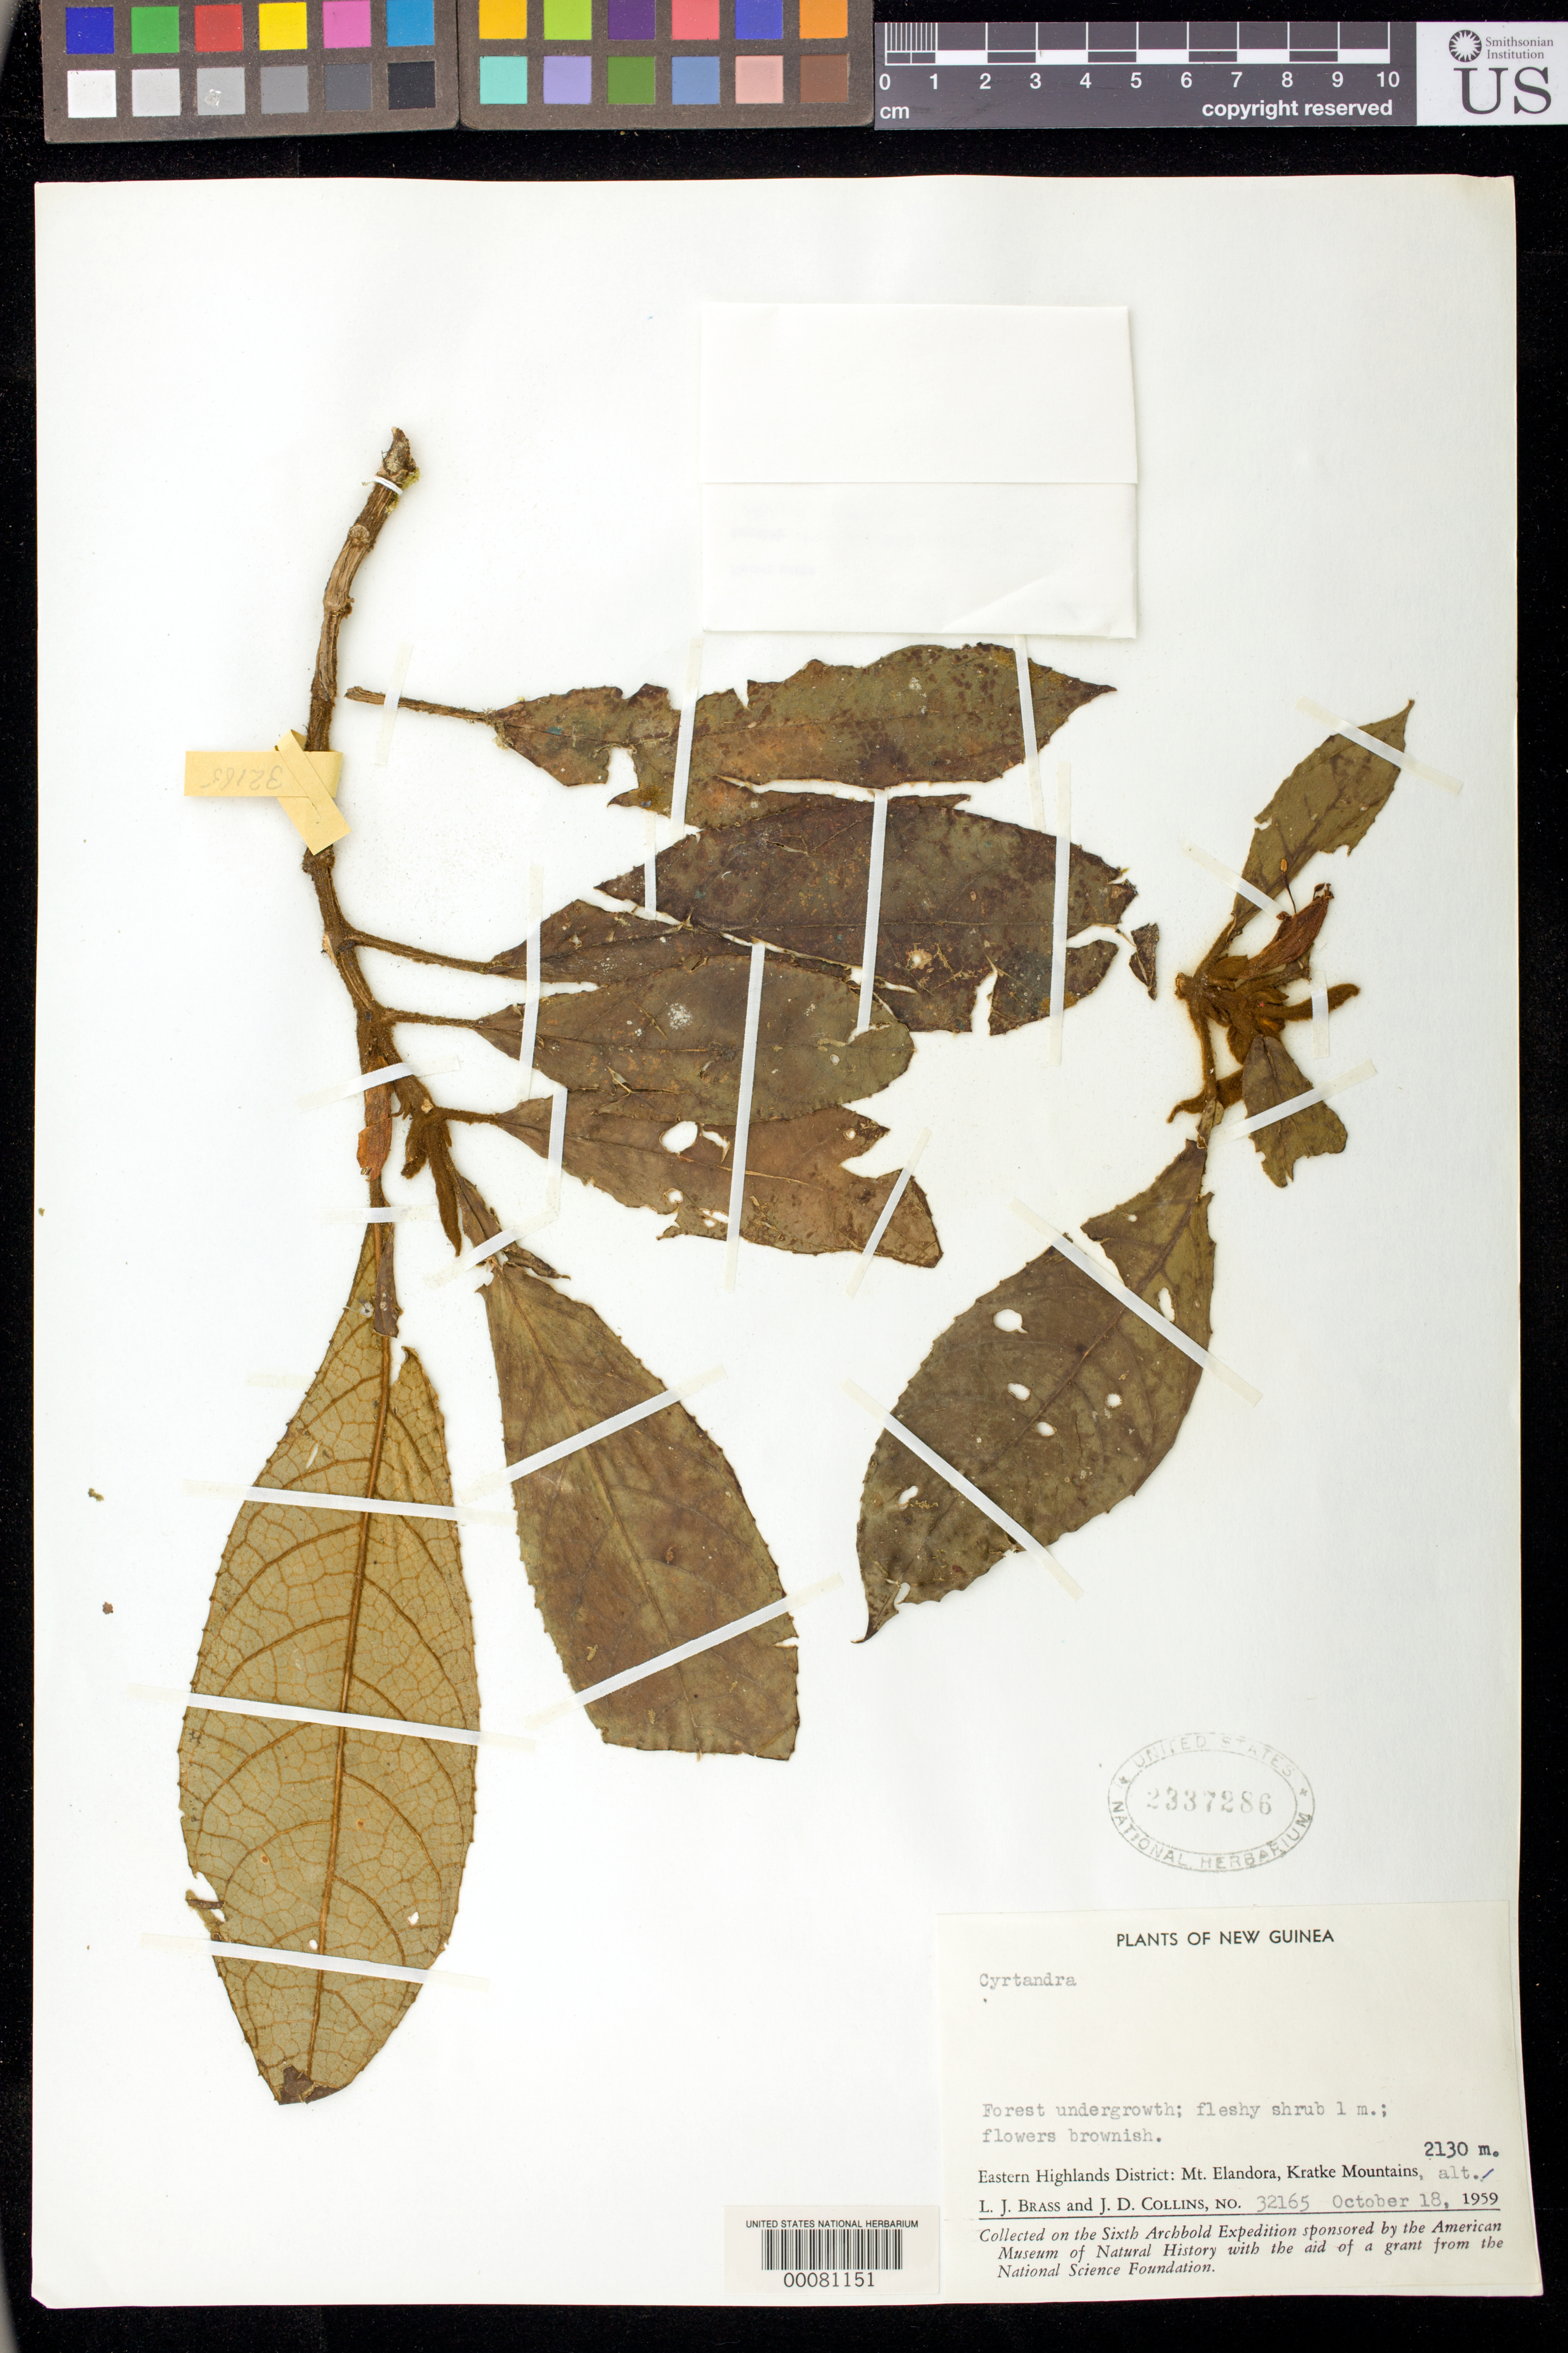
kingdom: Plantae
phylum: Tracheophyta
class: Magnoliopsida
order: Lamiales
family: Gesneriaceae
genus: Cyrtandra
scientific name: Cyrtandra sp.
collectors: L. J. Brass & J. Collins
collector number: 32165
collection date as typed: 18 Oct 1959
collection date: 1959-10-18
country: Papua New Guinea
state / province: Eastern Highlands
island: New Guinea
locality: Eastern highlands dist., Mt elandora, kratke mountains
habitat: Forest undergrowth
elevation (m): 2130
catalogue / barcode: US 2337286